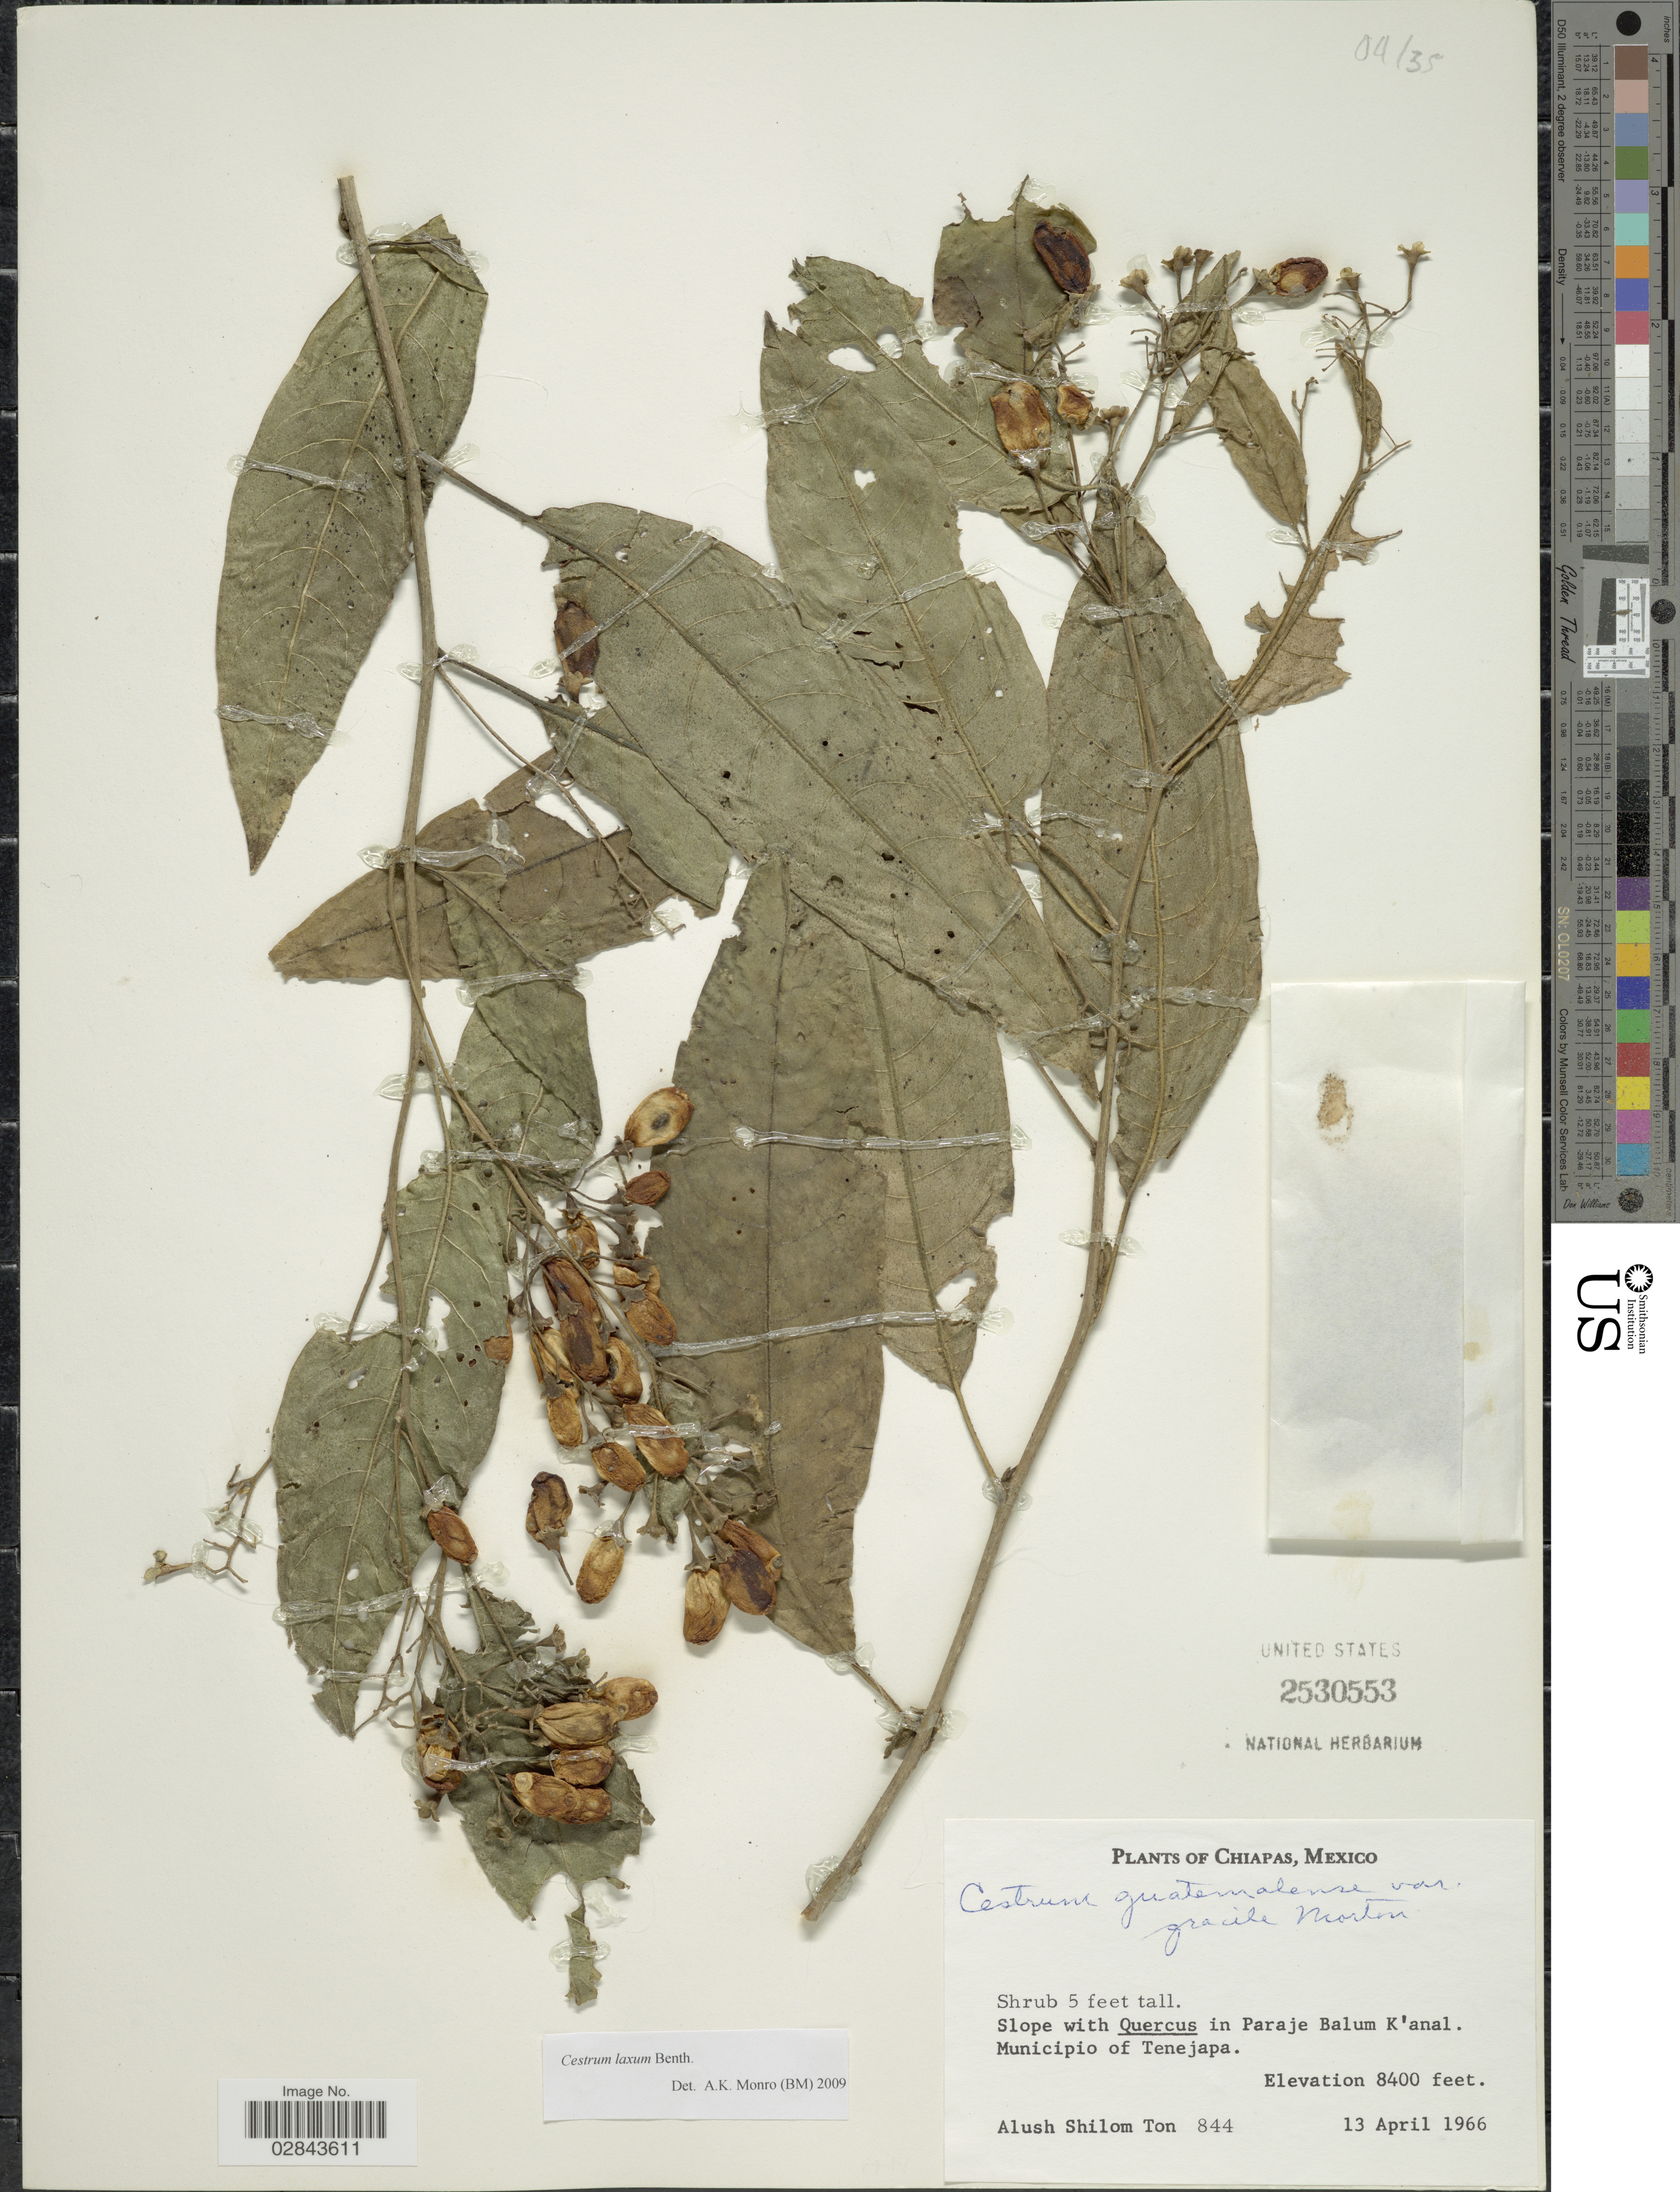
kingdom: Plantae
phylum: Tracheophyta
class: Magnoliopsida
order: Solanales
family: Solanaceae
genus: Cestrum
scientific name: Cestrum laxum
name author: Benth.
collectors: A. M. Ton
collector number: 844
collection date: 1966-04-13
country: Mexico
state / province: Chiapas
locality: In Paraje Balum K'anal. Municipio of Tenejapa.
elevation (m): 2560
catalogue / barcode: US 2530553